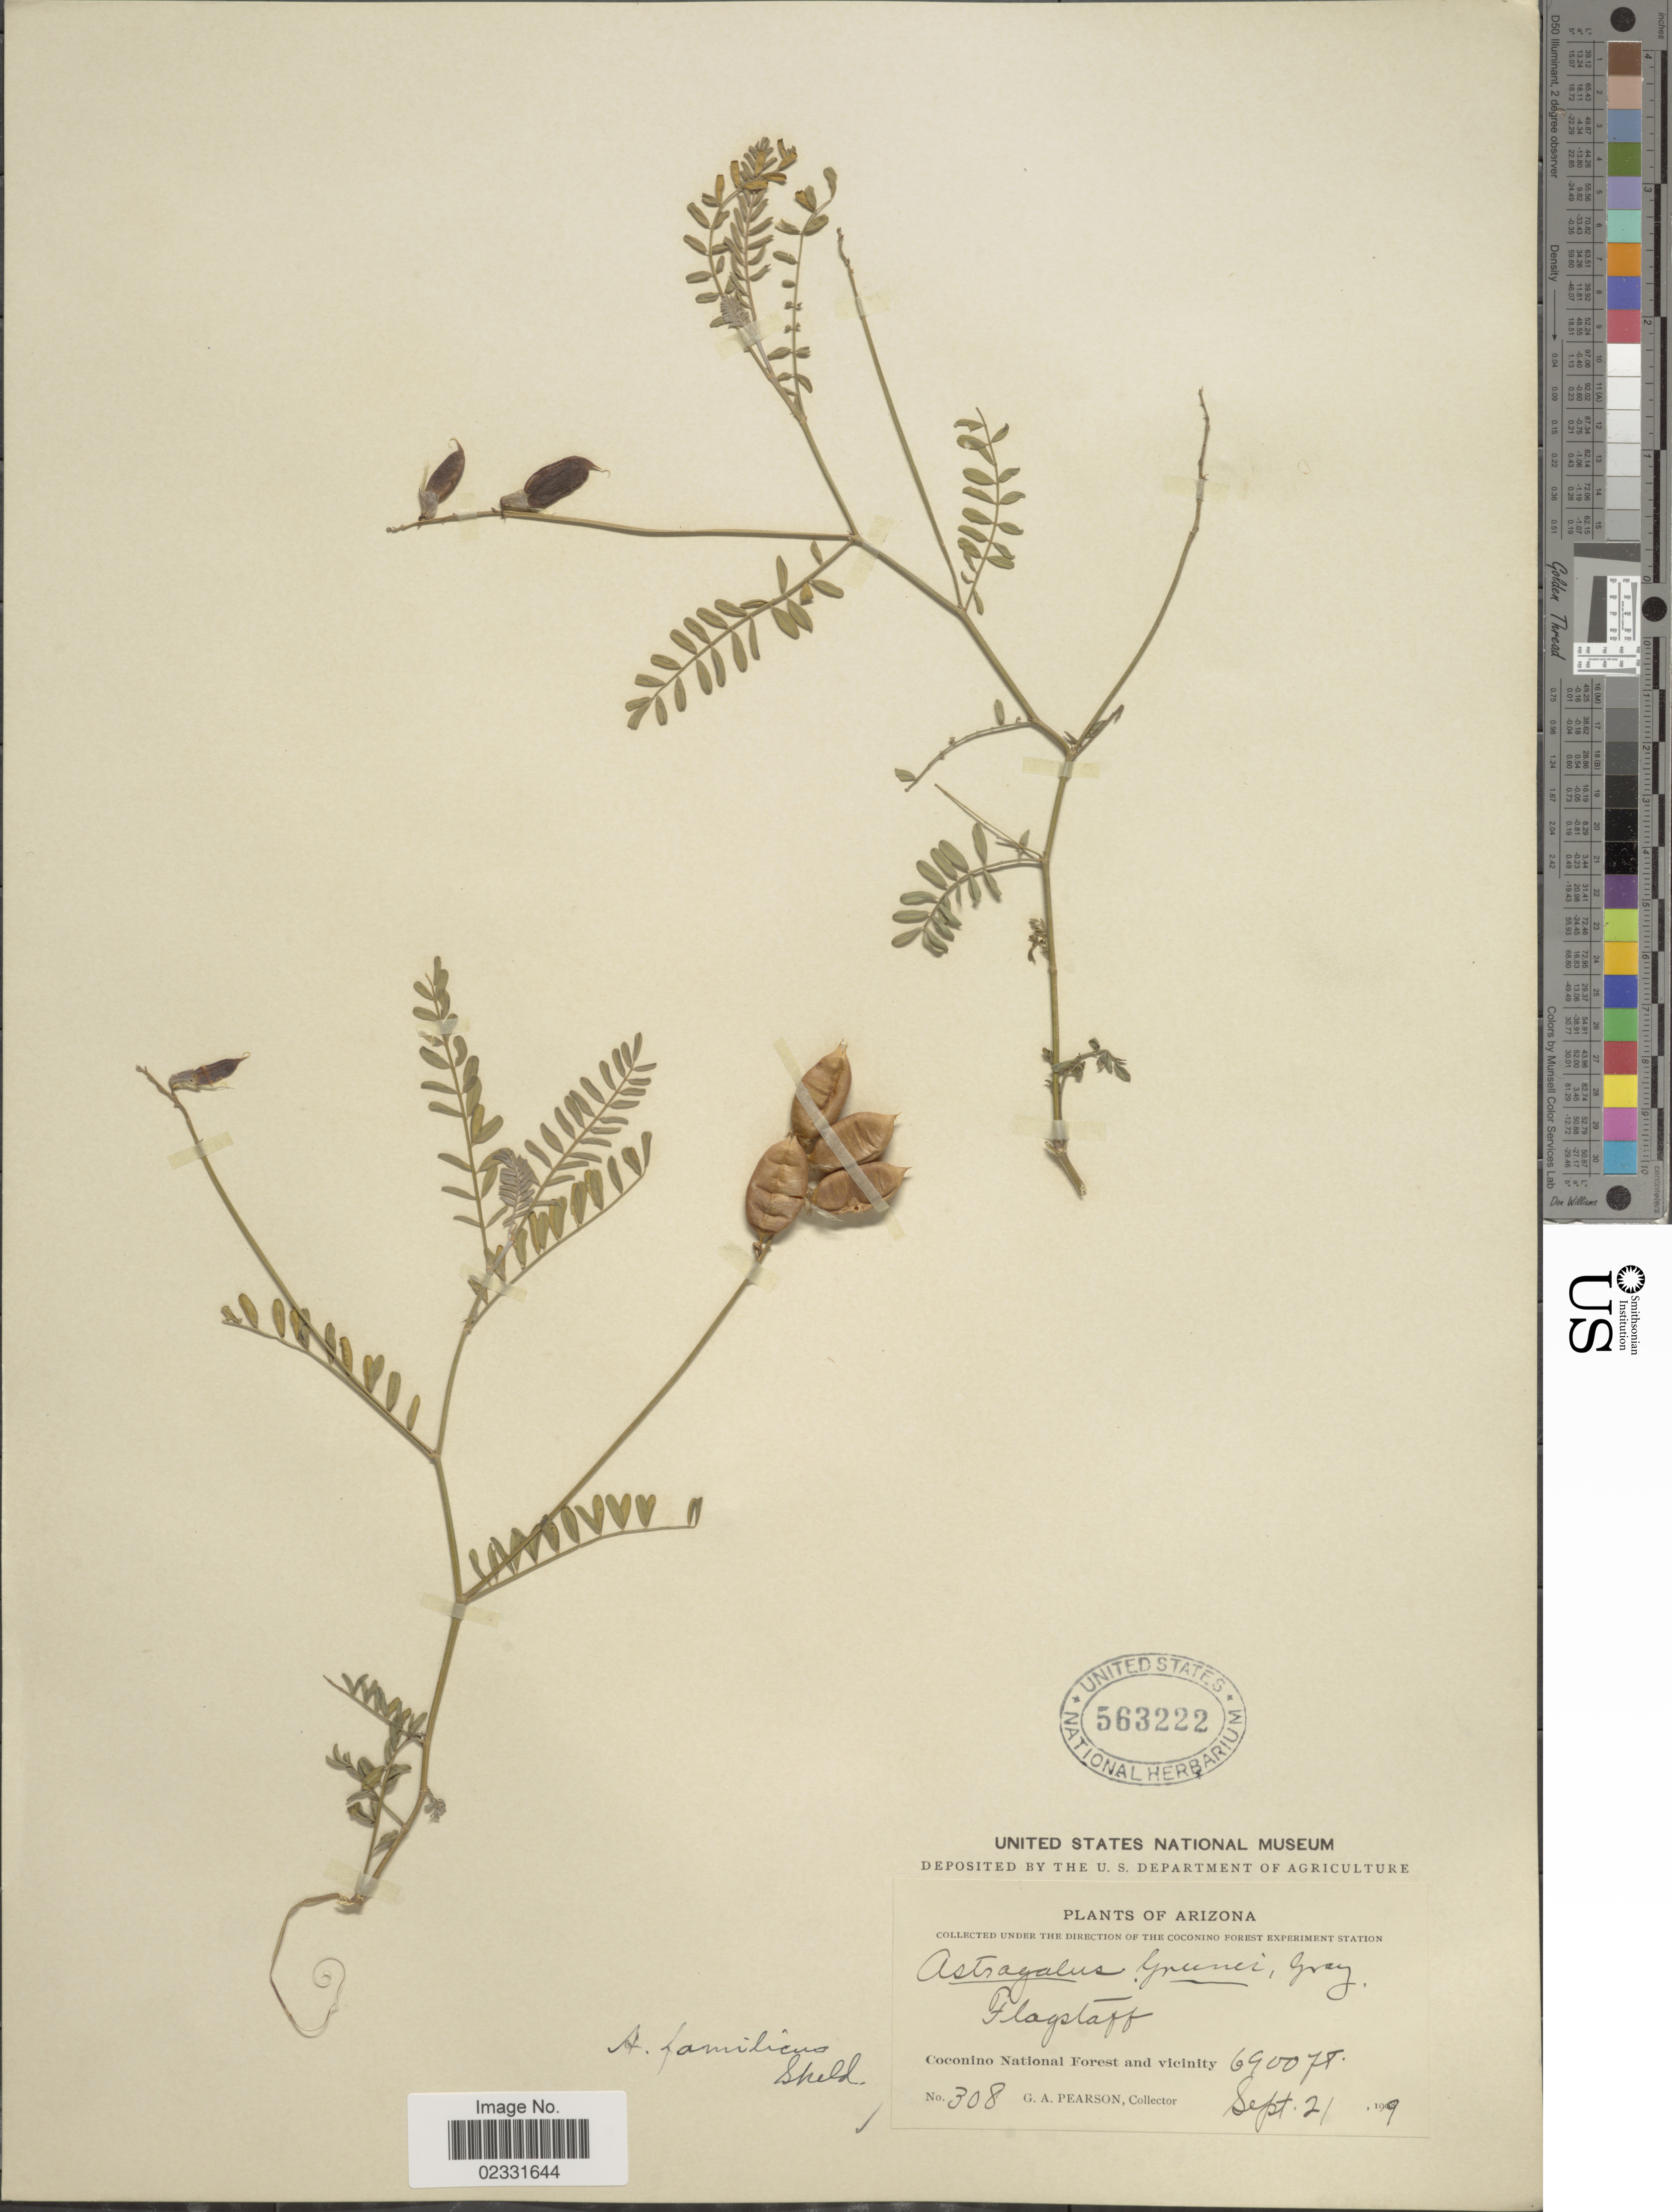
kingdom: Plantae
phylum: Tracheophyta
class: Magnoliopsida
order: Fabales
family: Fabaceae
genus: Astragalus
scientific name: Astragalus hallii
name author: A. Gray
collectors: G. Pearson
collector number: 308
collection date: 1909-09-21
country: United States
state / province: Arizona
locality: Coconino National Forest and Vicinity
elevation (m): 2103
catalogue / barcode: US 563222